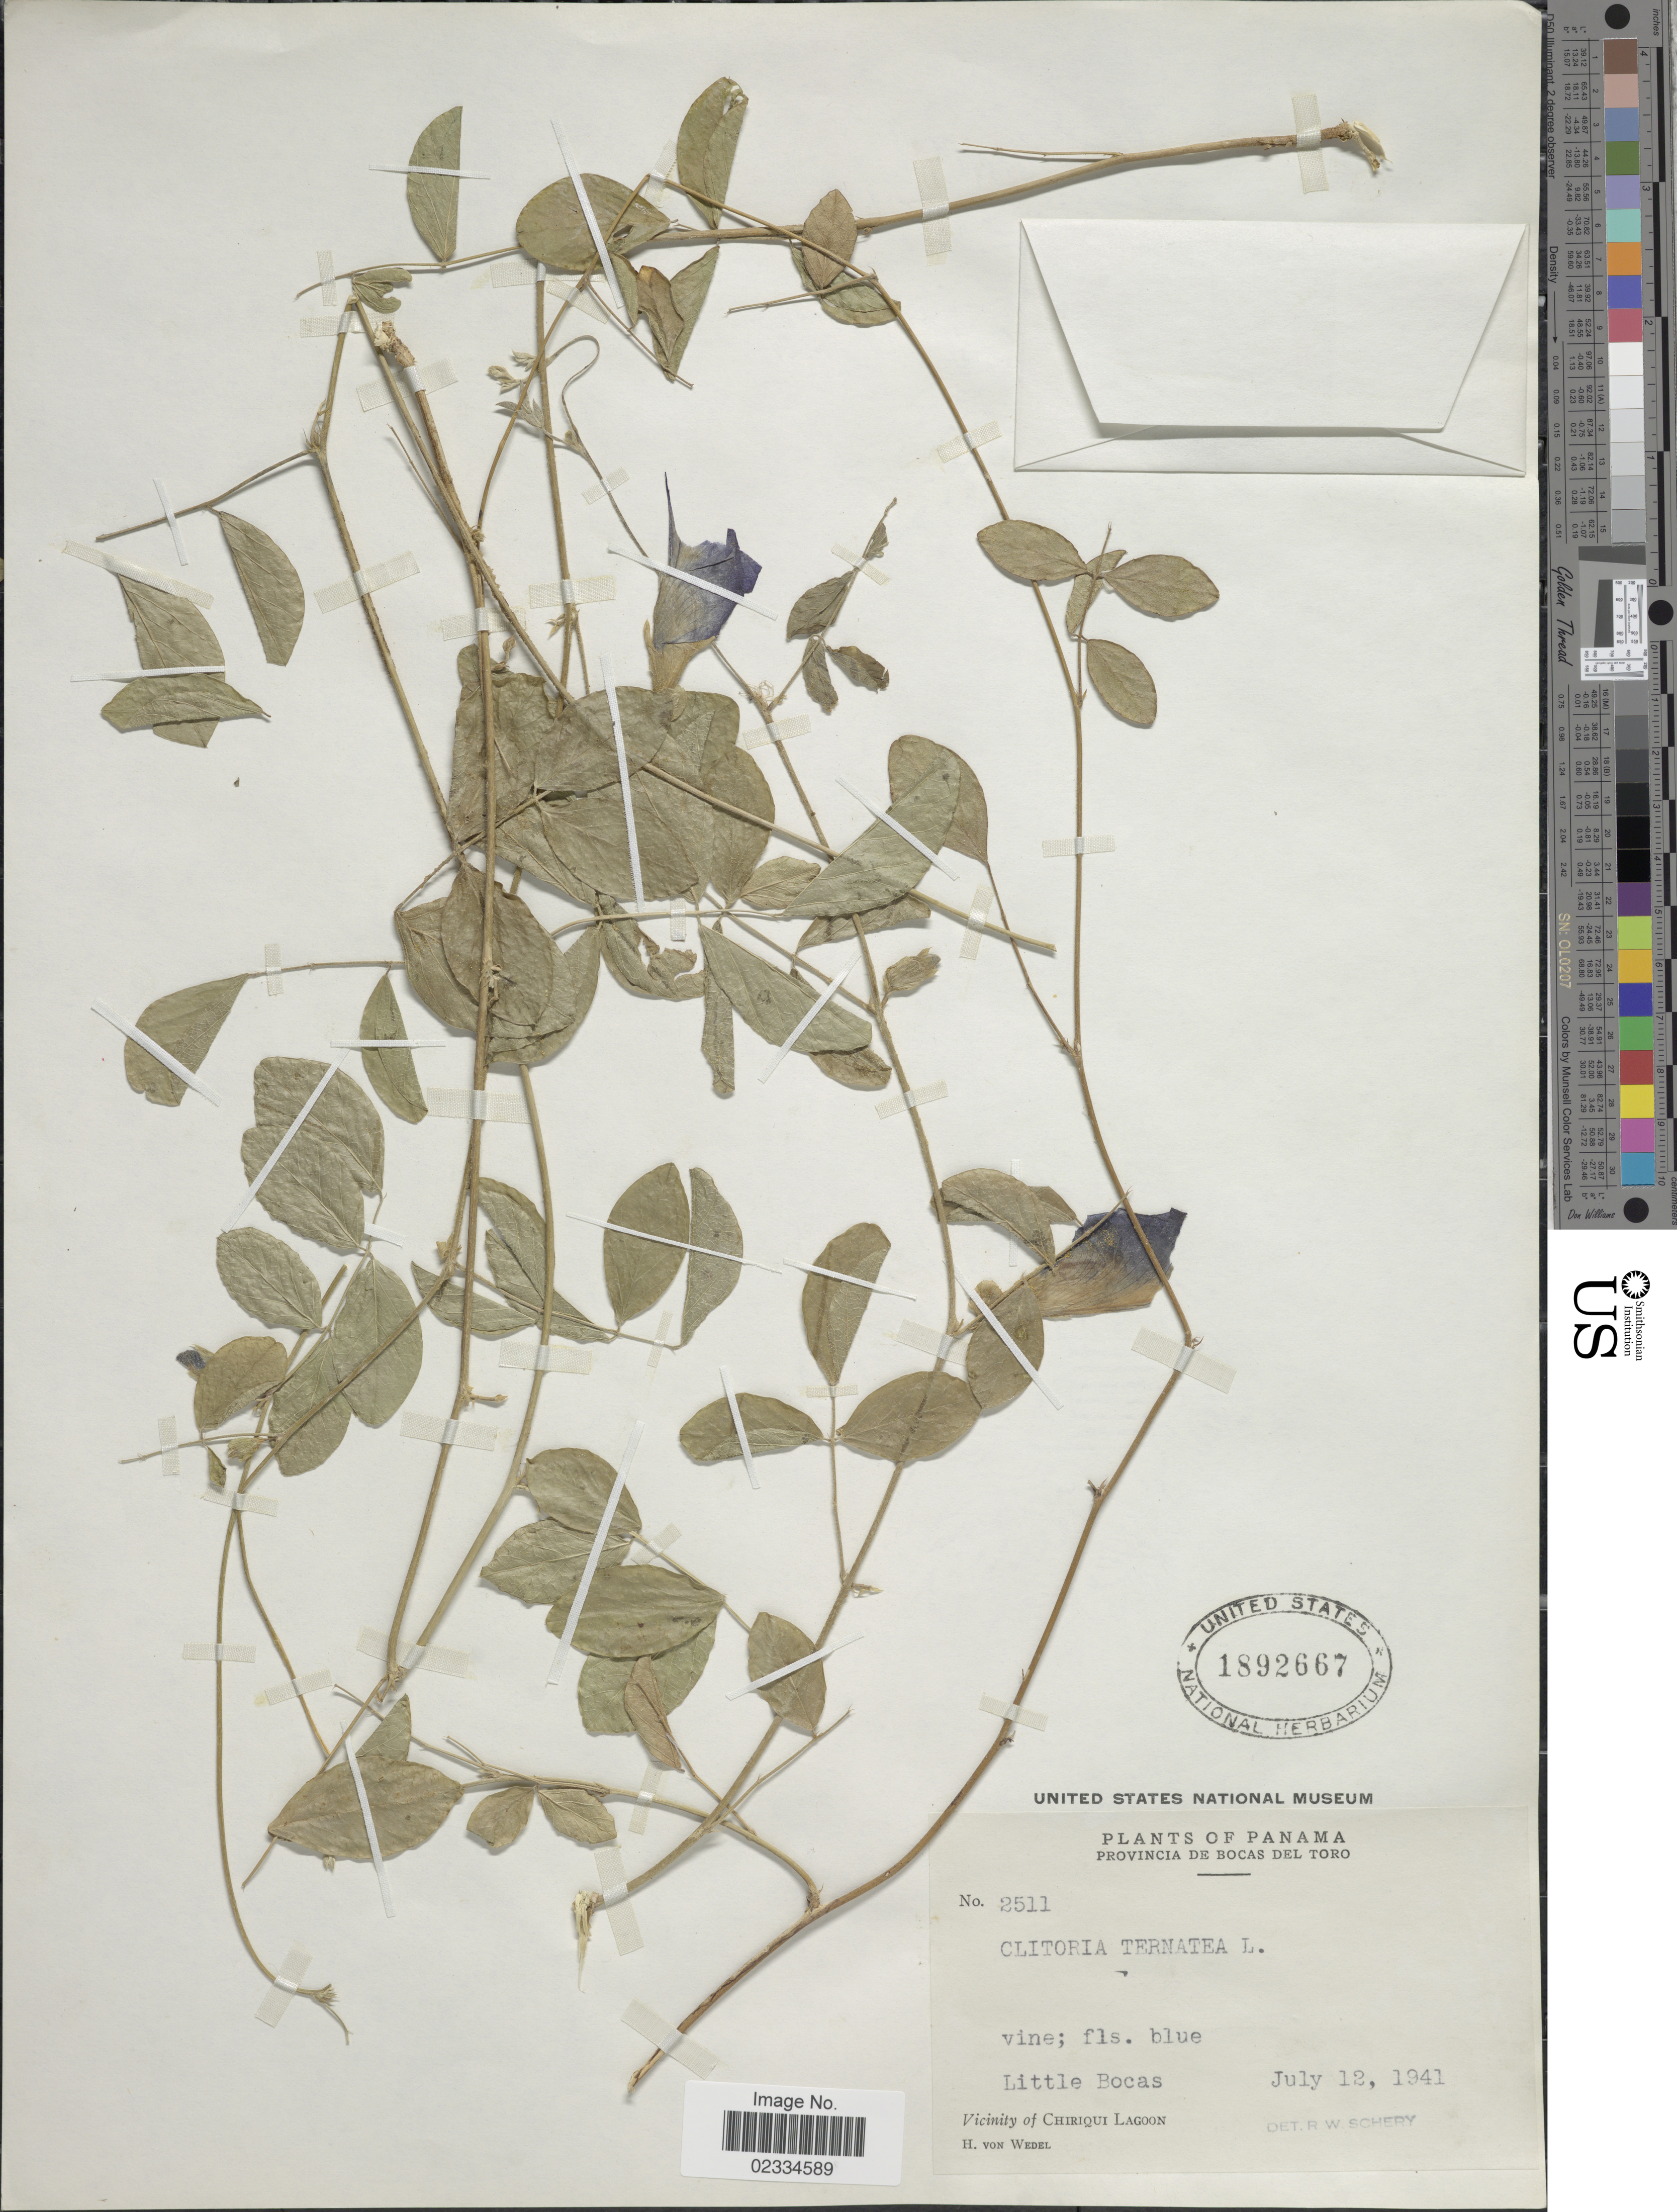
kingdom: Plantae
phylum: Tracheophyta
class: Magnoliopsida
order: Fabales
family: Fabaceae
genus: Clitoria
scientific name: Clitoria ternatea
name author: L.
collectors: H. von Wedel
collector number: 2511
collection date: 1941-07-12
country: Panama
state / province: Bocas del Toro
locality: Provincia de Bocas del Toro, Little Bocas, Vicinity of Chiriqui Lagoon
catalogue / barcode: US 1892667